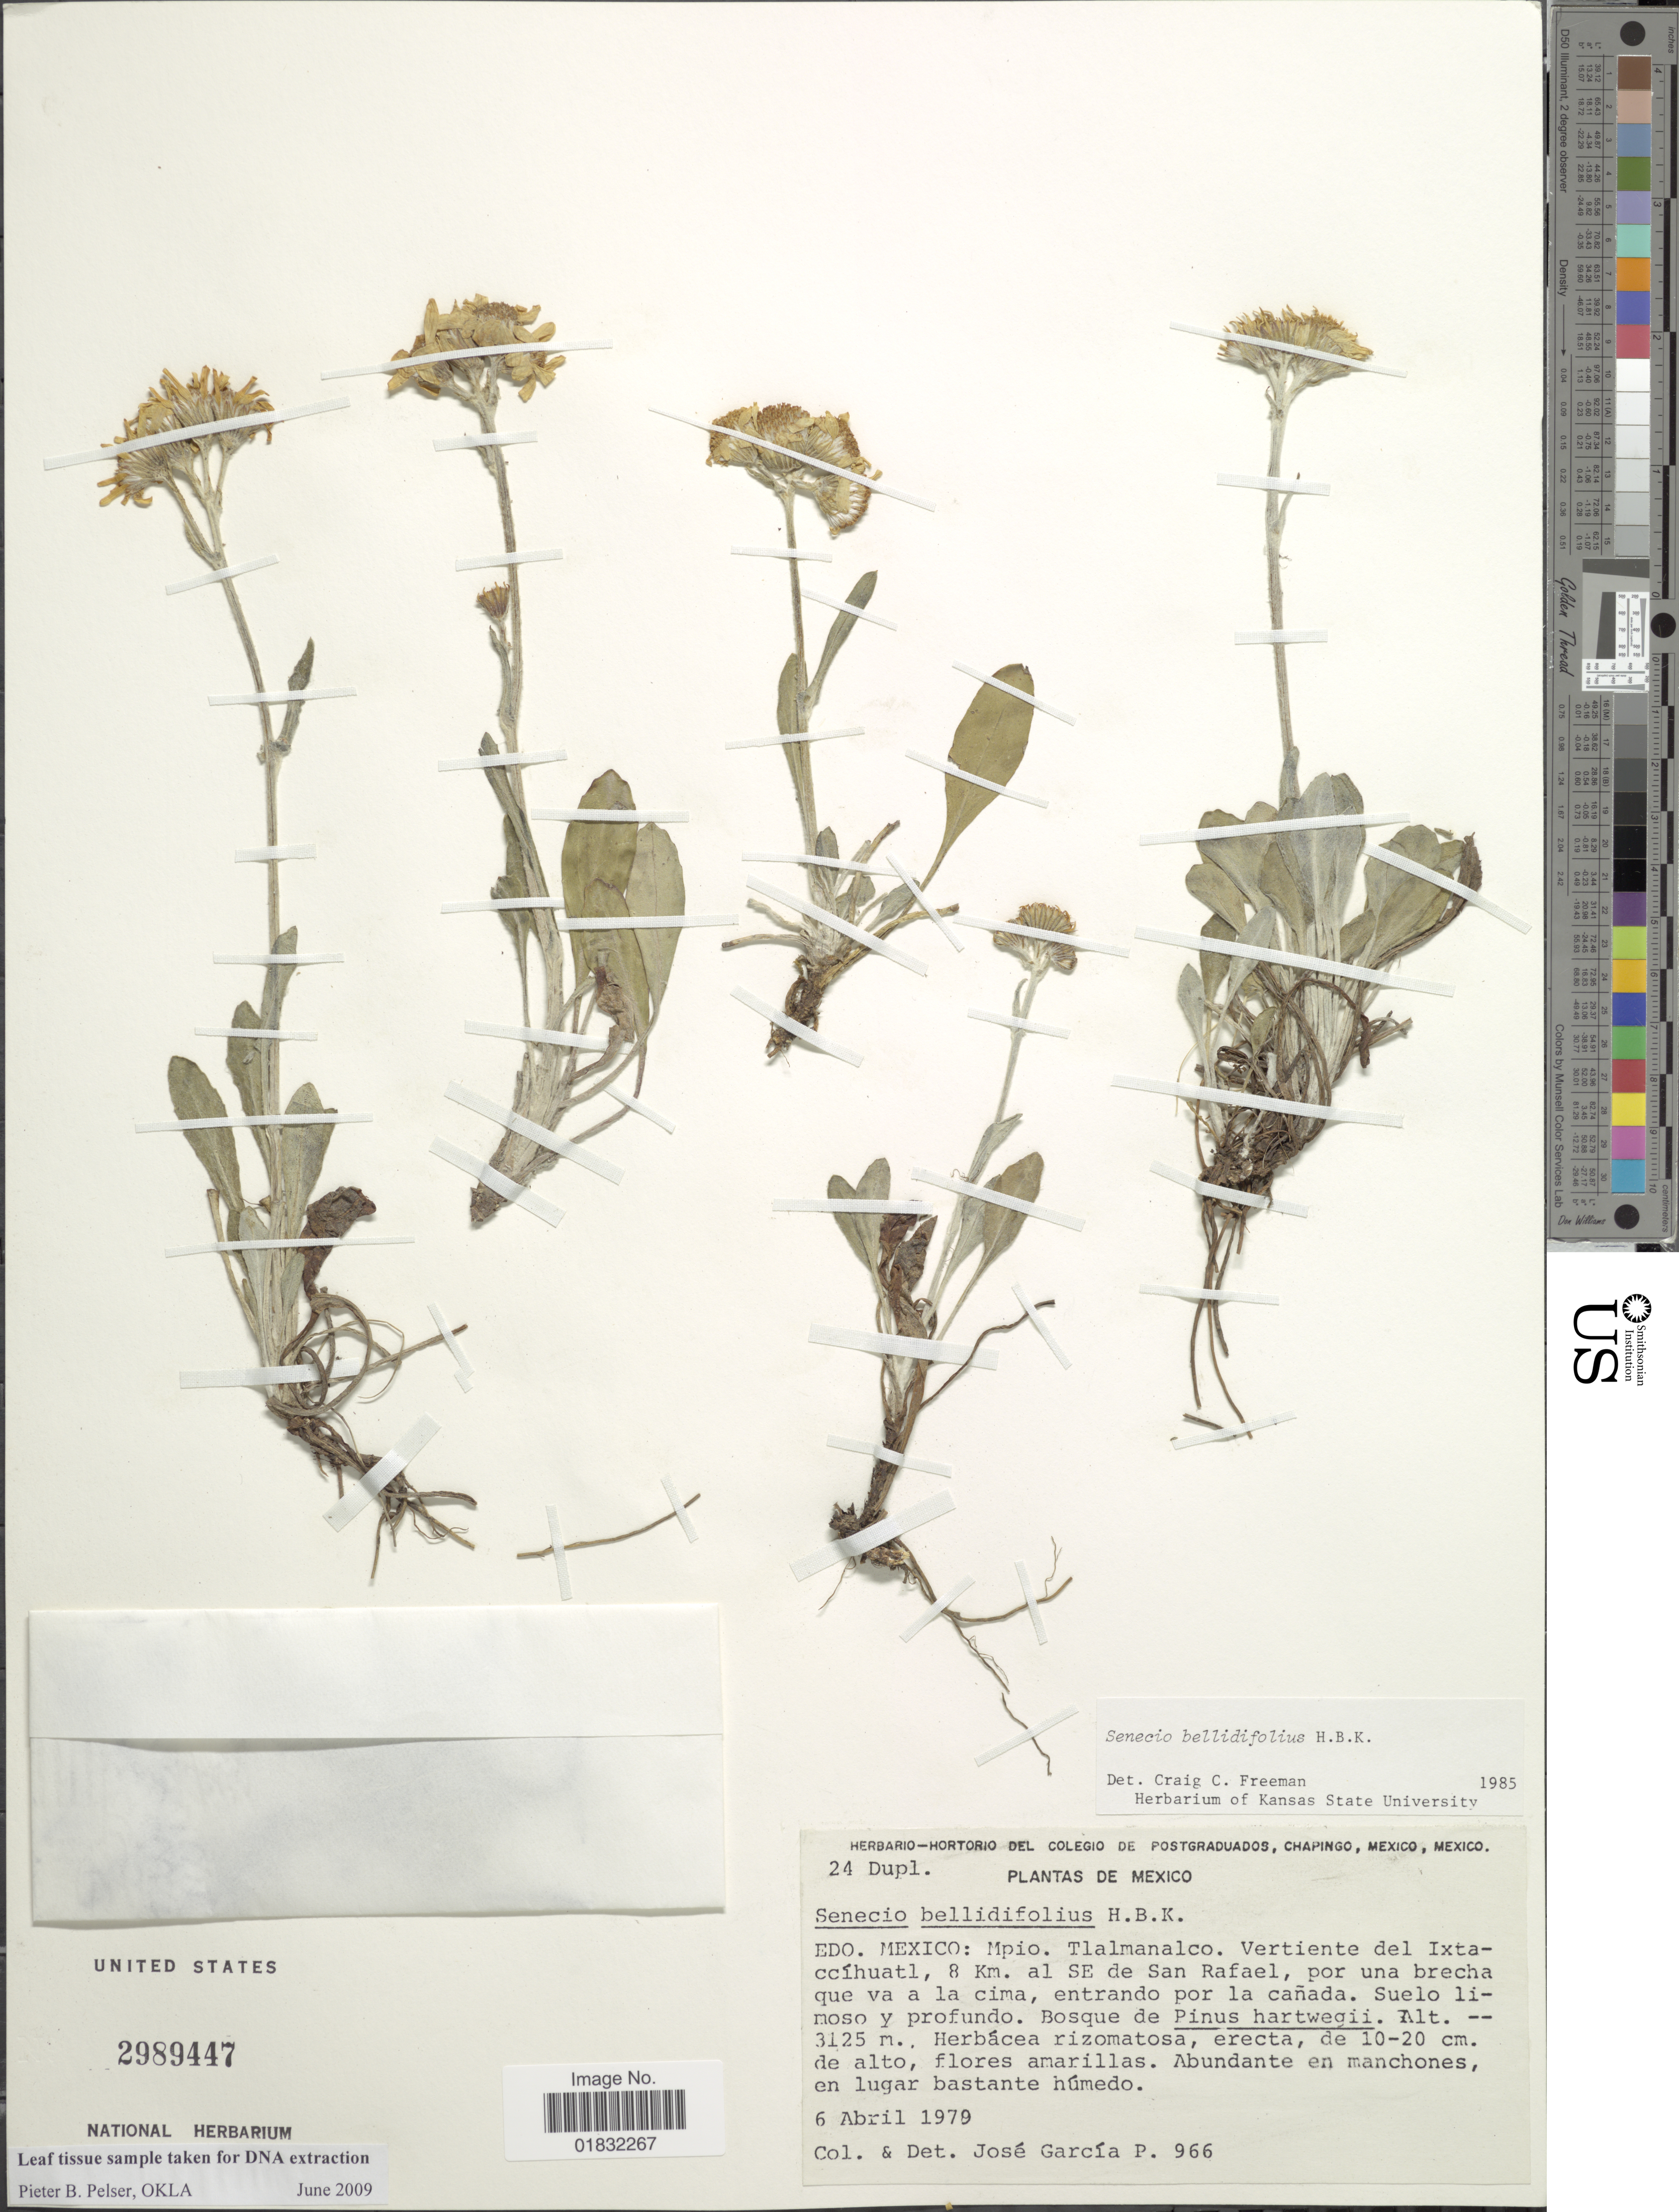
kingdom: Plantae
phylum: Tracheophyta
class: Magnoliopsida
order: Asterales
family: Asteraceae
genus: Packera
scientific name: Packera bellidifolia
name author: (Kunth) W.A. Weber & Á. Löve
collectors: J. García-P.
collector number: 966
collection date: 1979-04-06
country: Mexico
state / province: México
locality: Mpio. Tlalmanalco. Vertiente del Ixtaccíhuatl, 8 Km al SE de San Rafael, por una brecha que va a la cima, entrado por la cañada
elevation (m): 3125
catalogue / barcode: US 2989447